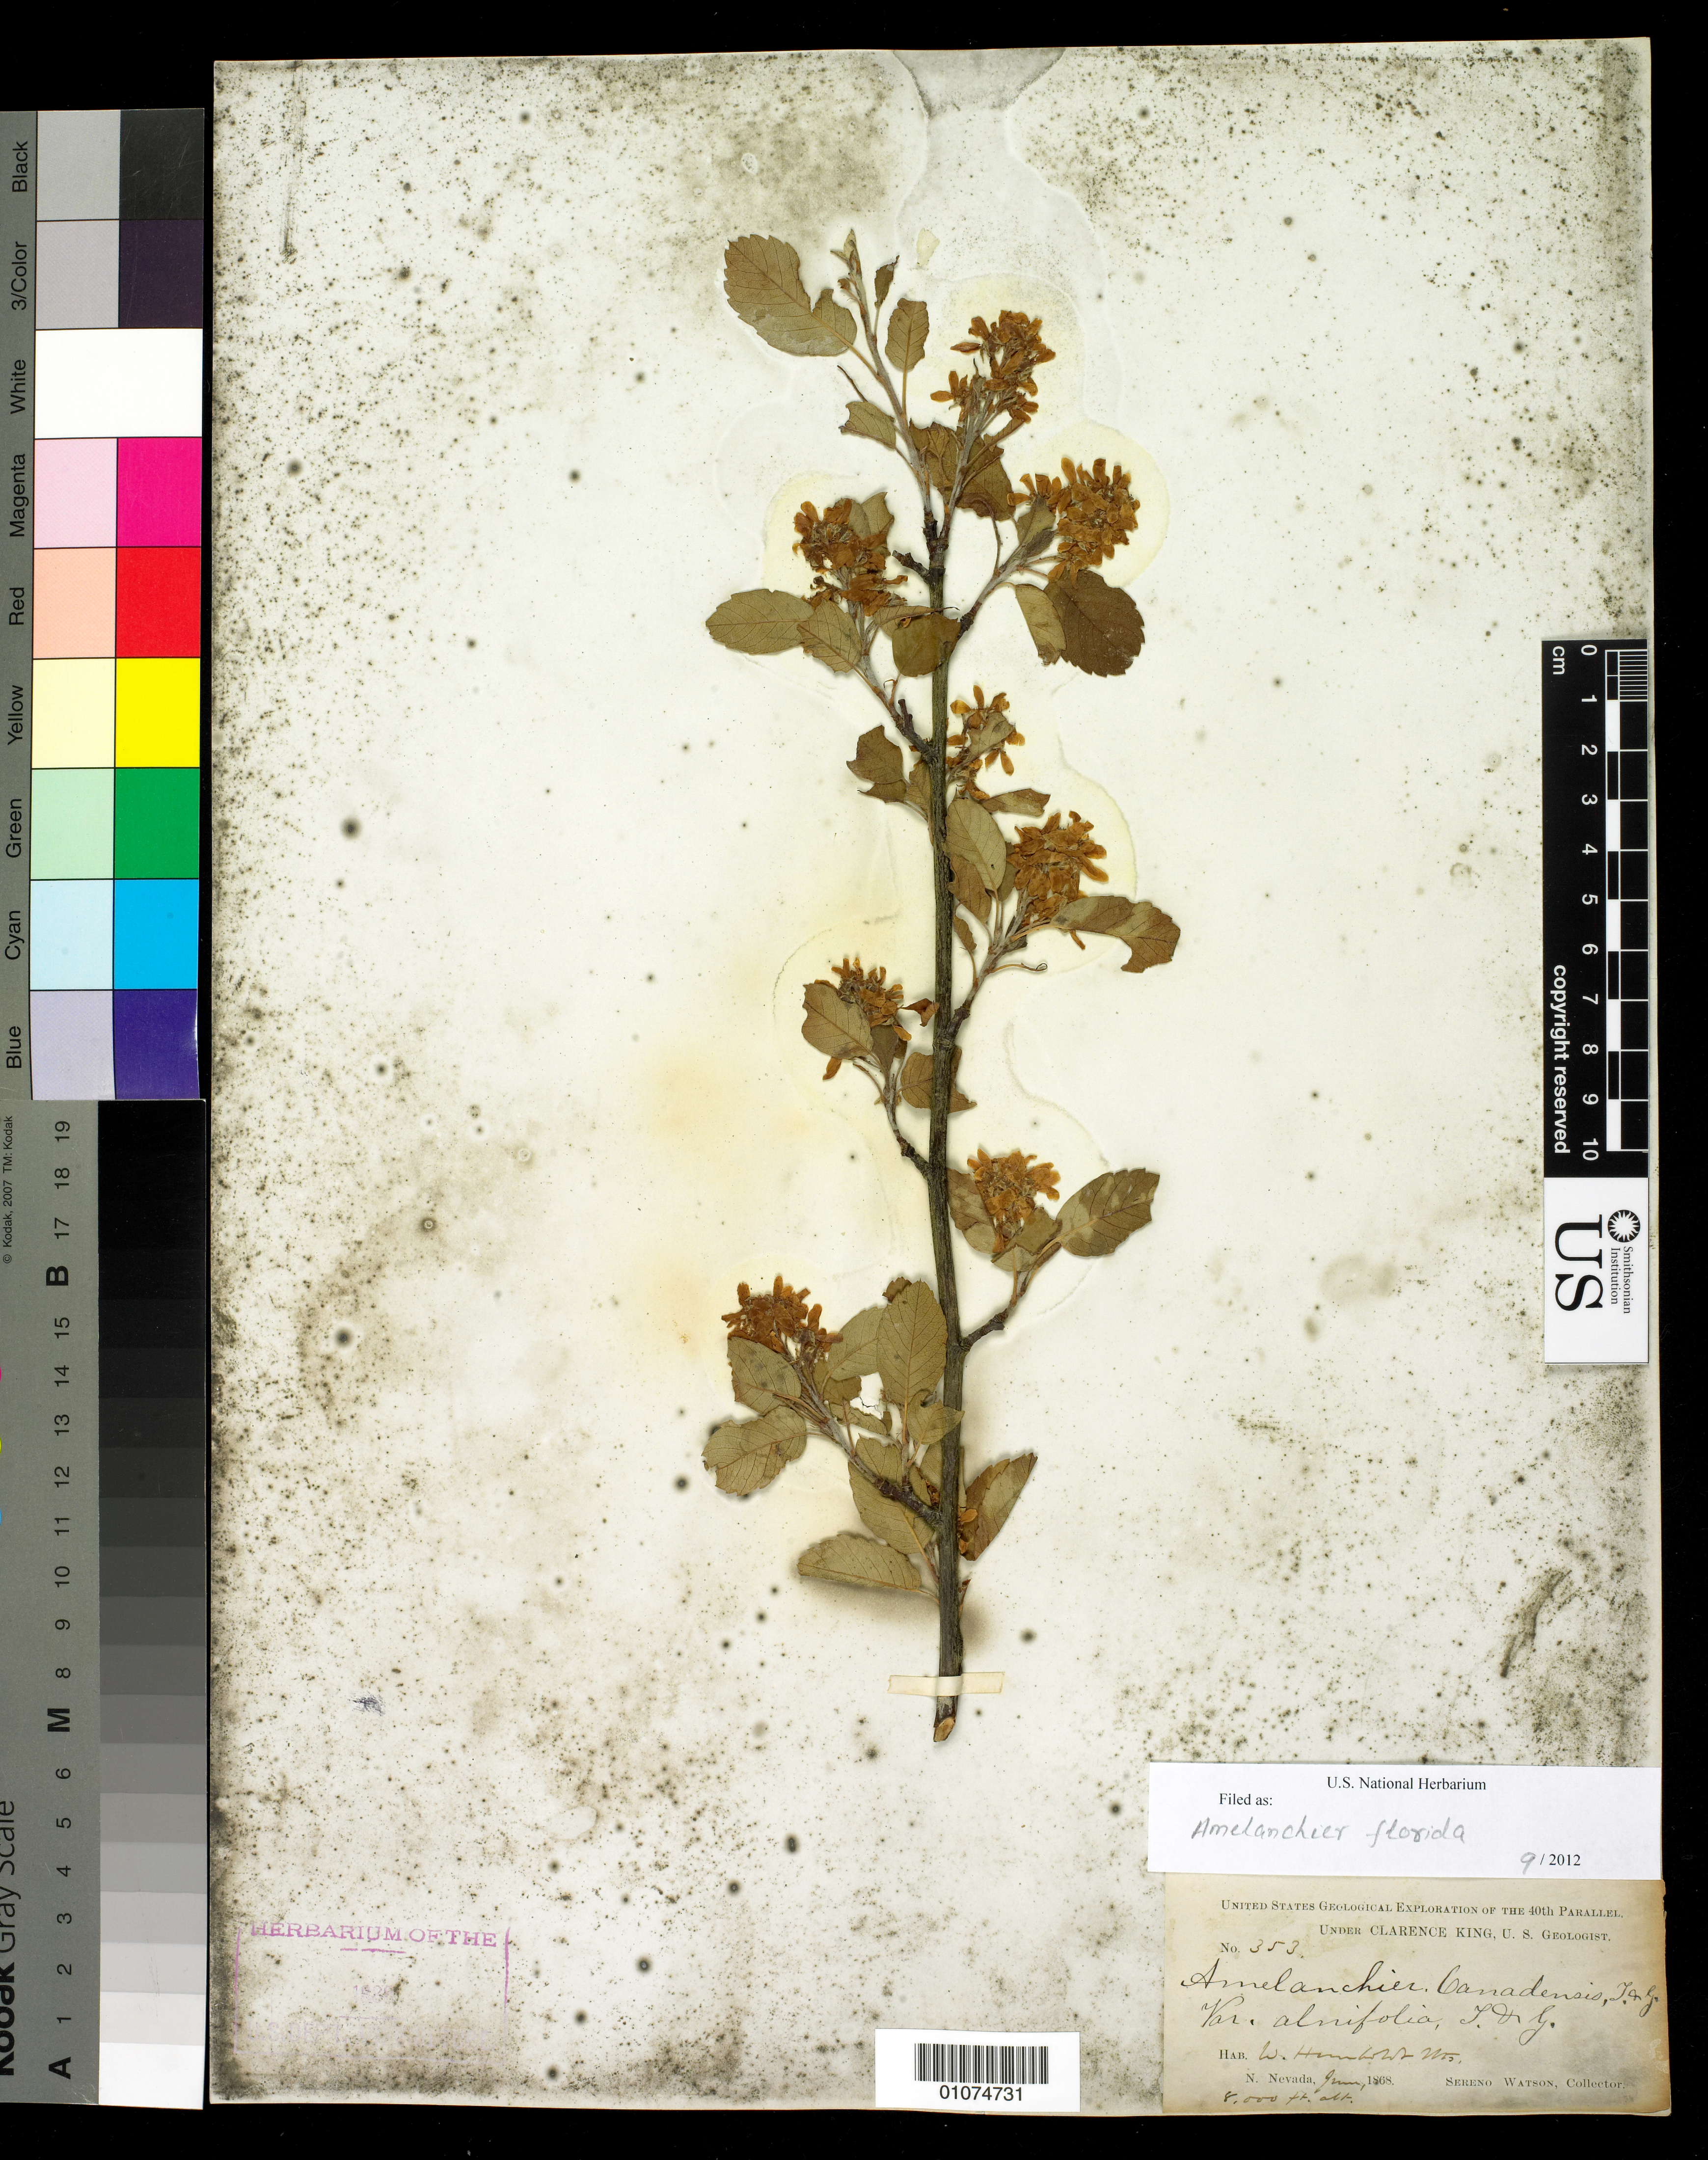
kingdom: Plantae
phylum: Tracheophyta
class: Magnoliopsida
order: Rosales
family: Rosaceae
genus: Amelanchier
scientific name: Amelanchier alnifolia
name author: (Nutt.) Nutt. ex M. Roem.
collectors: S. Watson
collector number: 353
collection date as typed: Jun 1868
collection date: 1868-06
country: United States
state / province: Nevada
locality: W. Humboldt Mts., N. Nevada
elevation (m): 2438